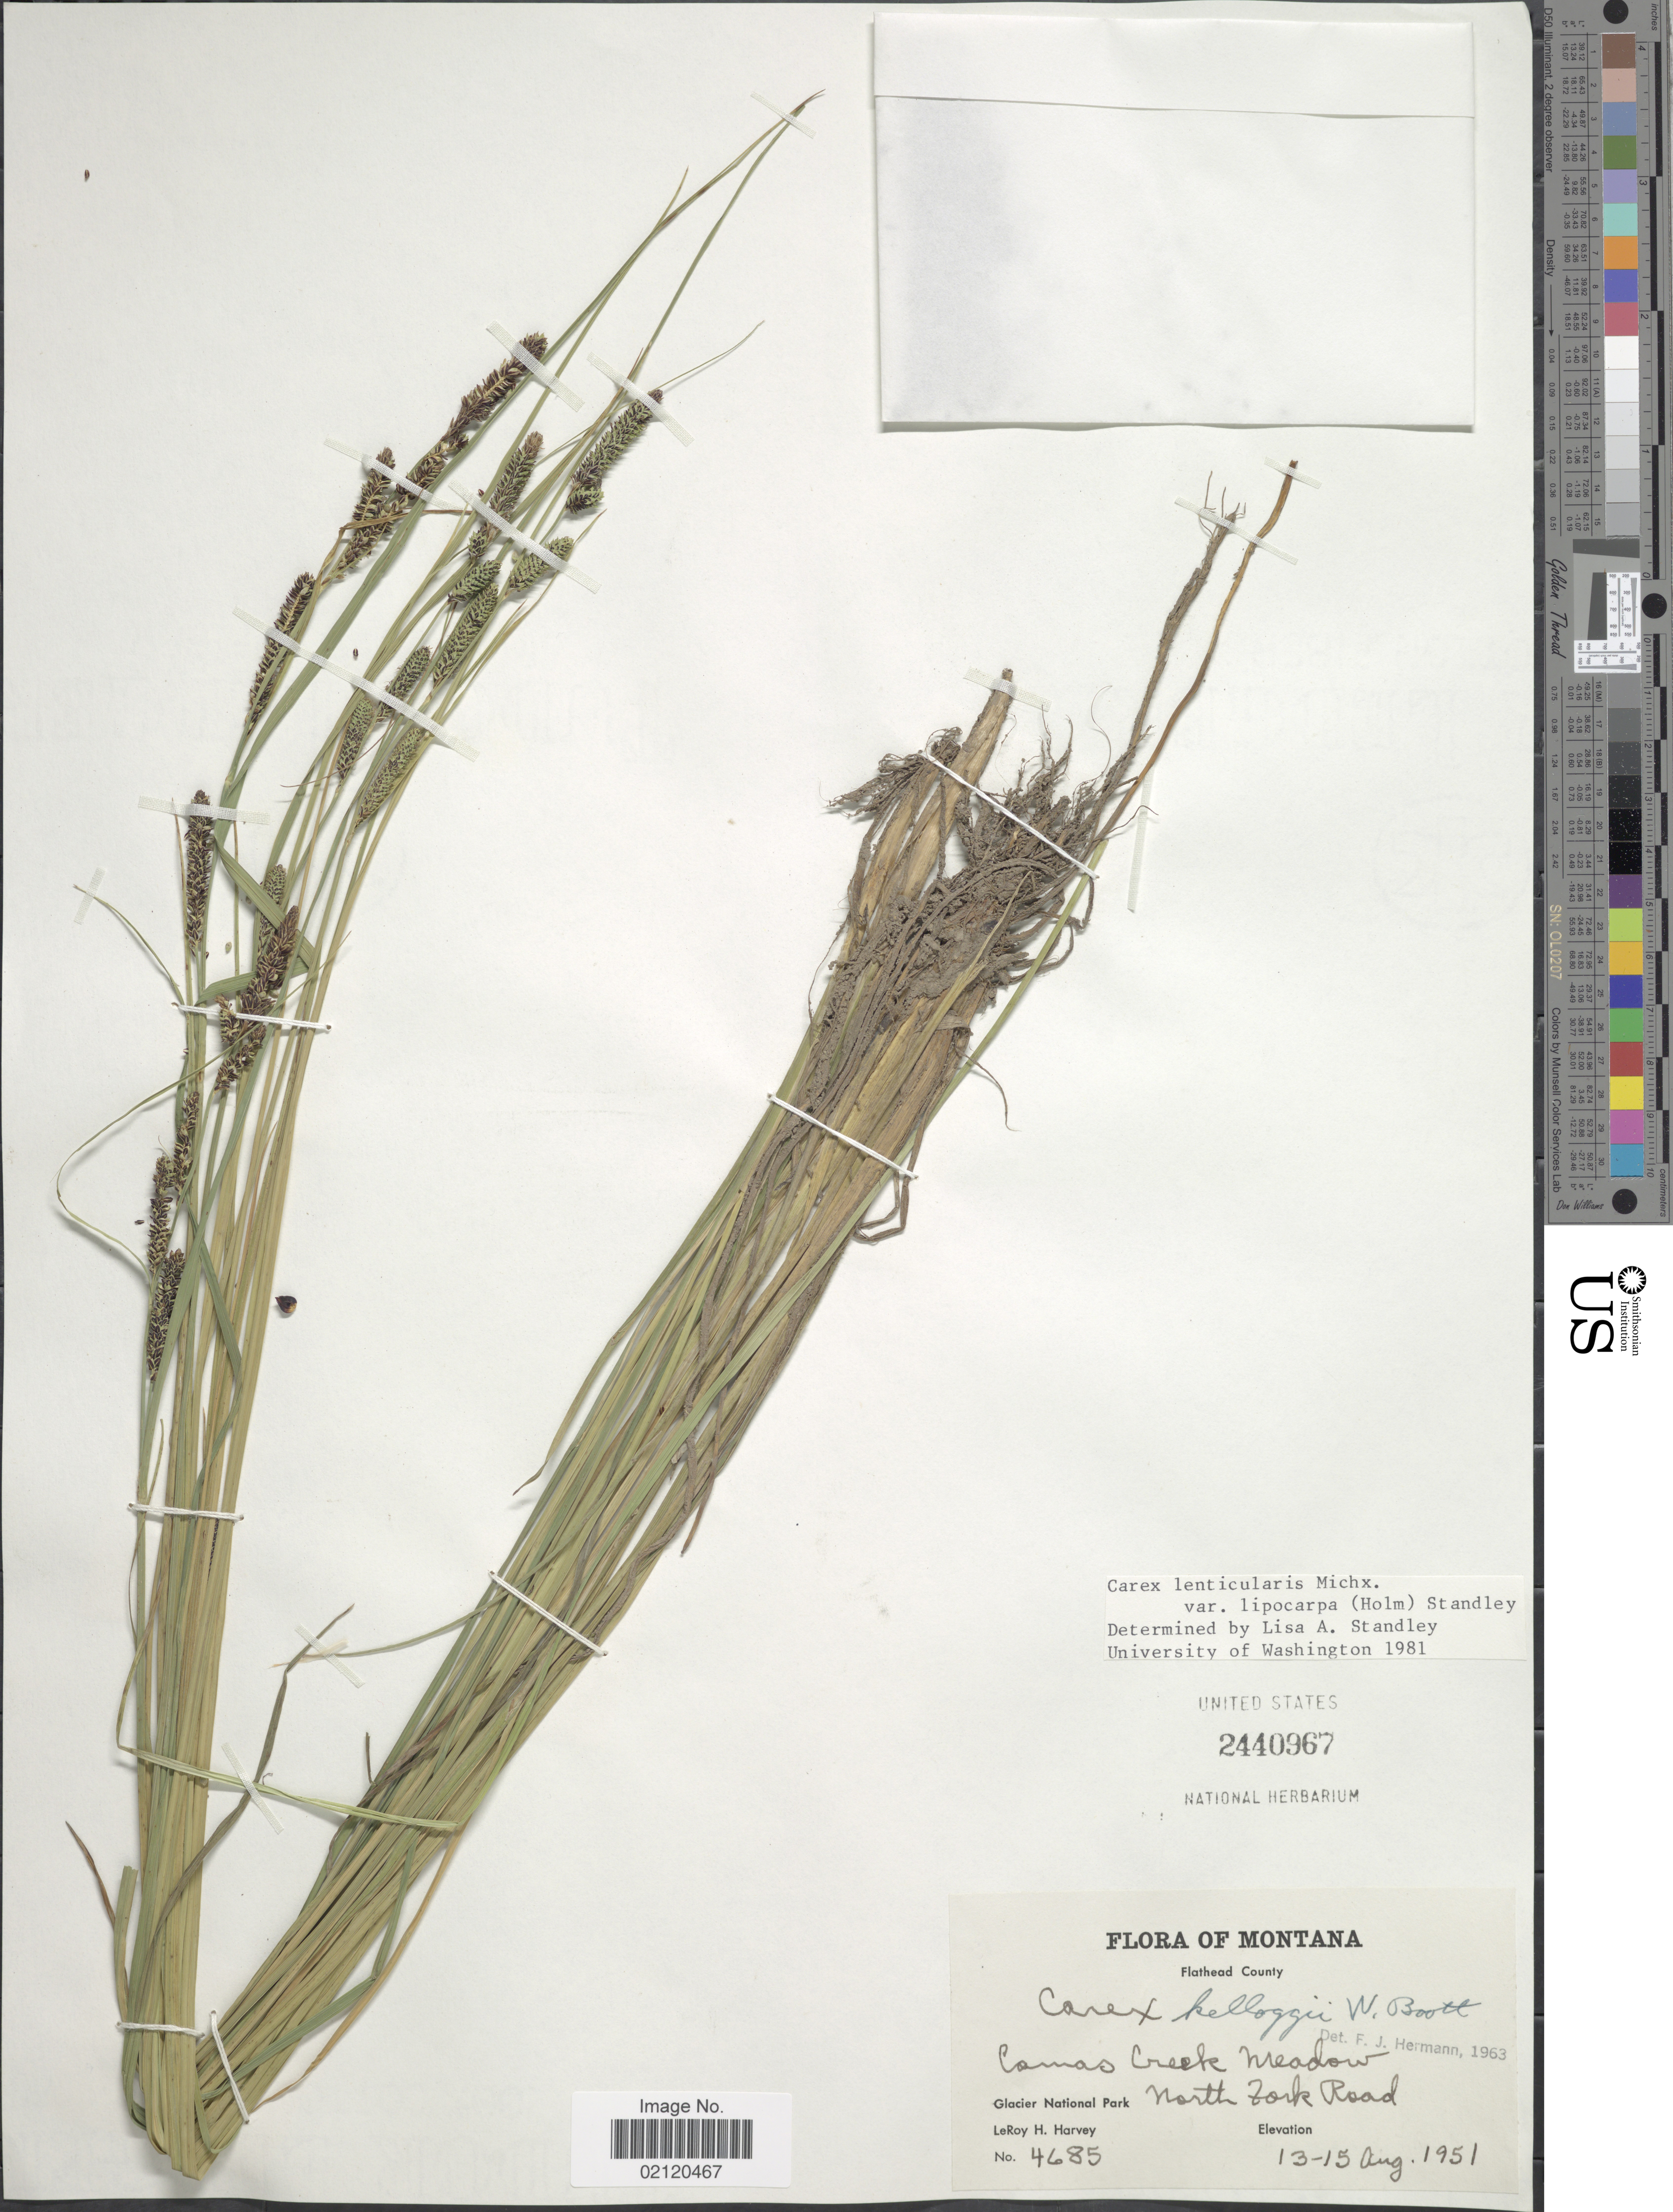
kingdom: Plantae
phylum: Tracheophyta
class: Liliopsida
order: Poales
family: Cyperaceae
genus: Carex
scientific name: Carex kelloggii var. kelloggii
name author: W. Boott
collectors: L. H. Harvey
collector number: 4685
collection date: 1951-08-13/1951-08-15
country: United States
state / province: Montana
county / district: Flathead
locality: Camas Creek Meadow, Glacier National Park, North Fork Road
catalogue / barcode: US 2440967